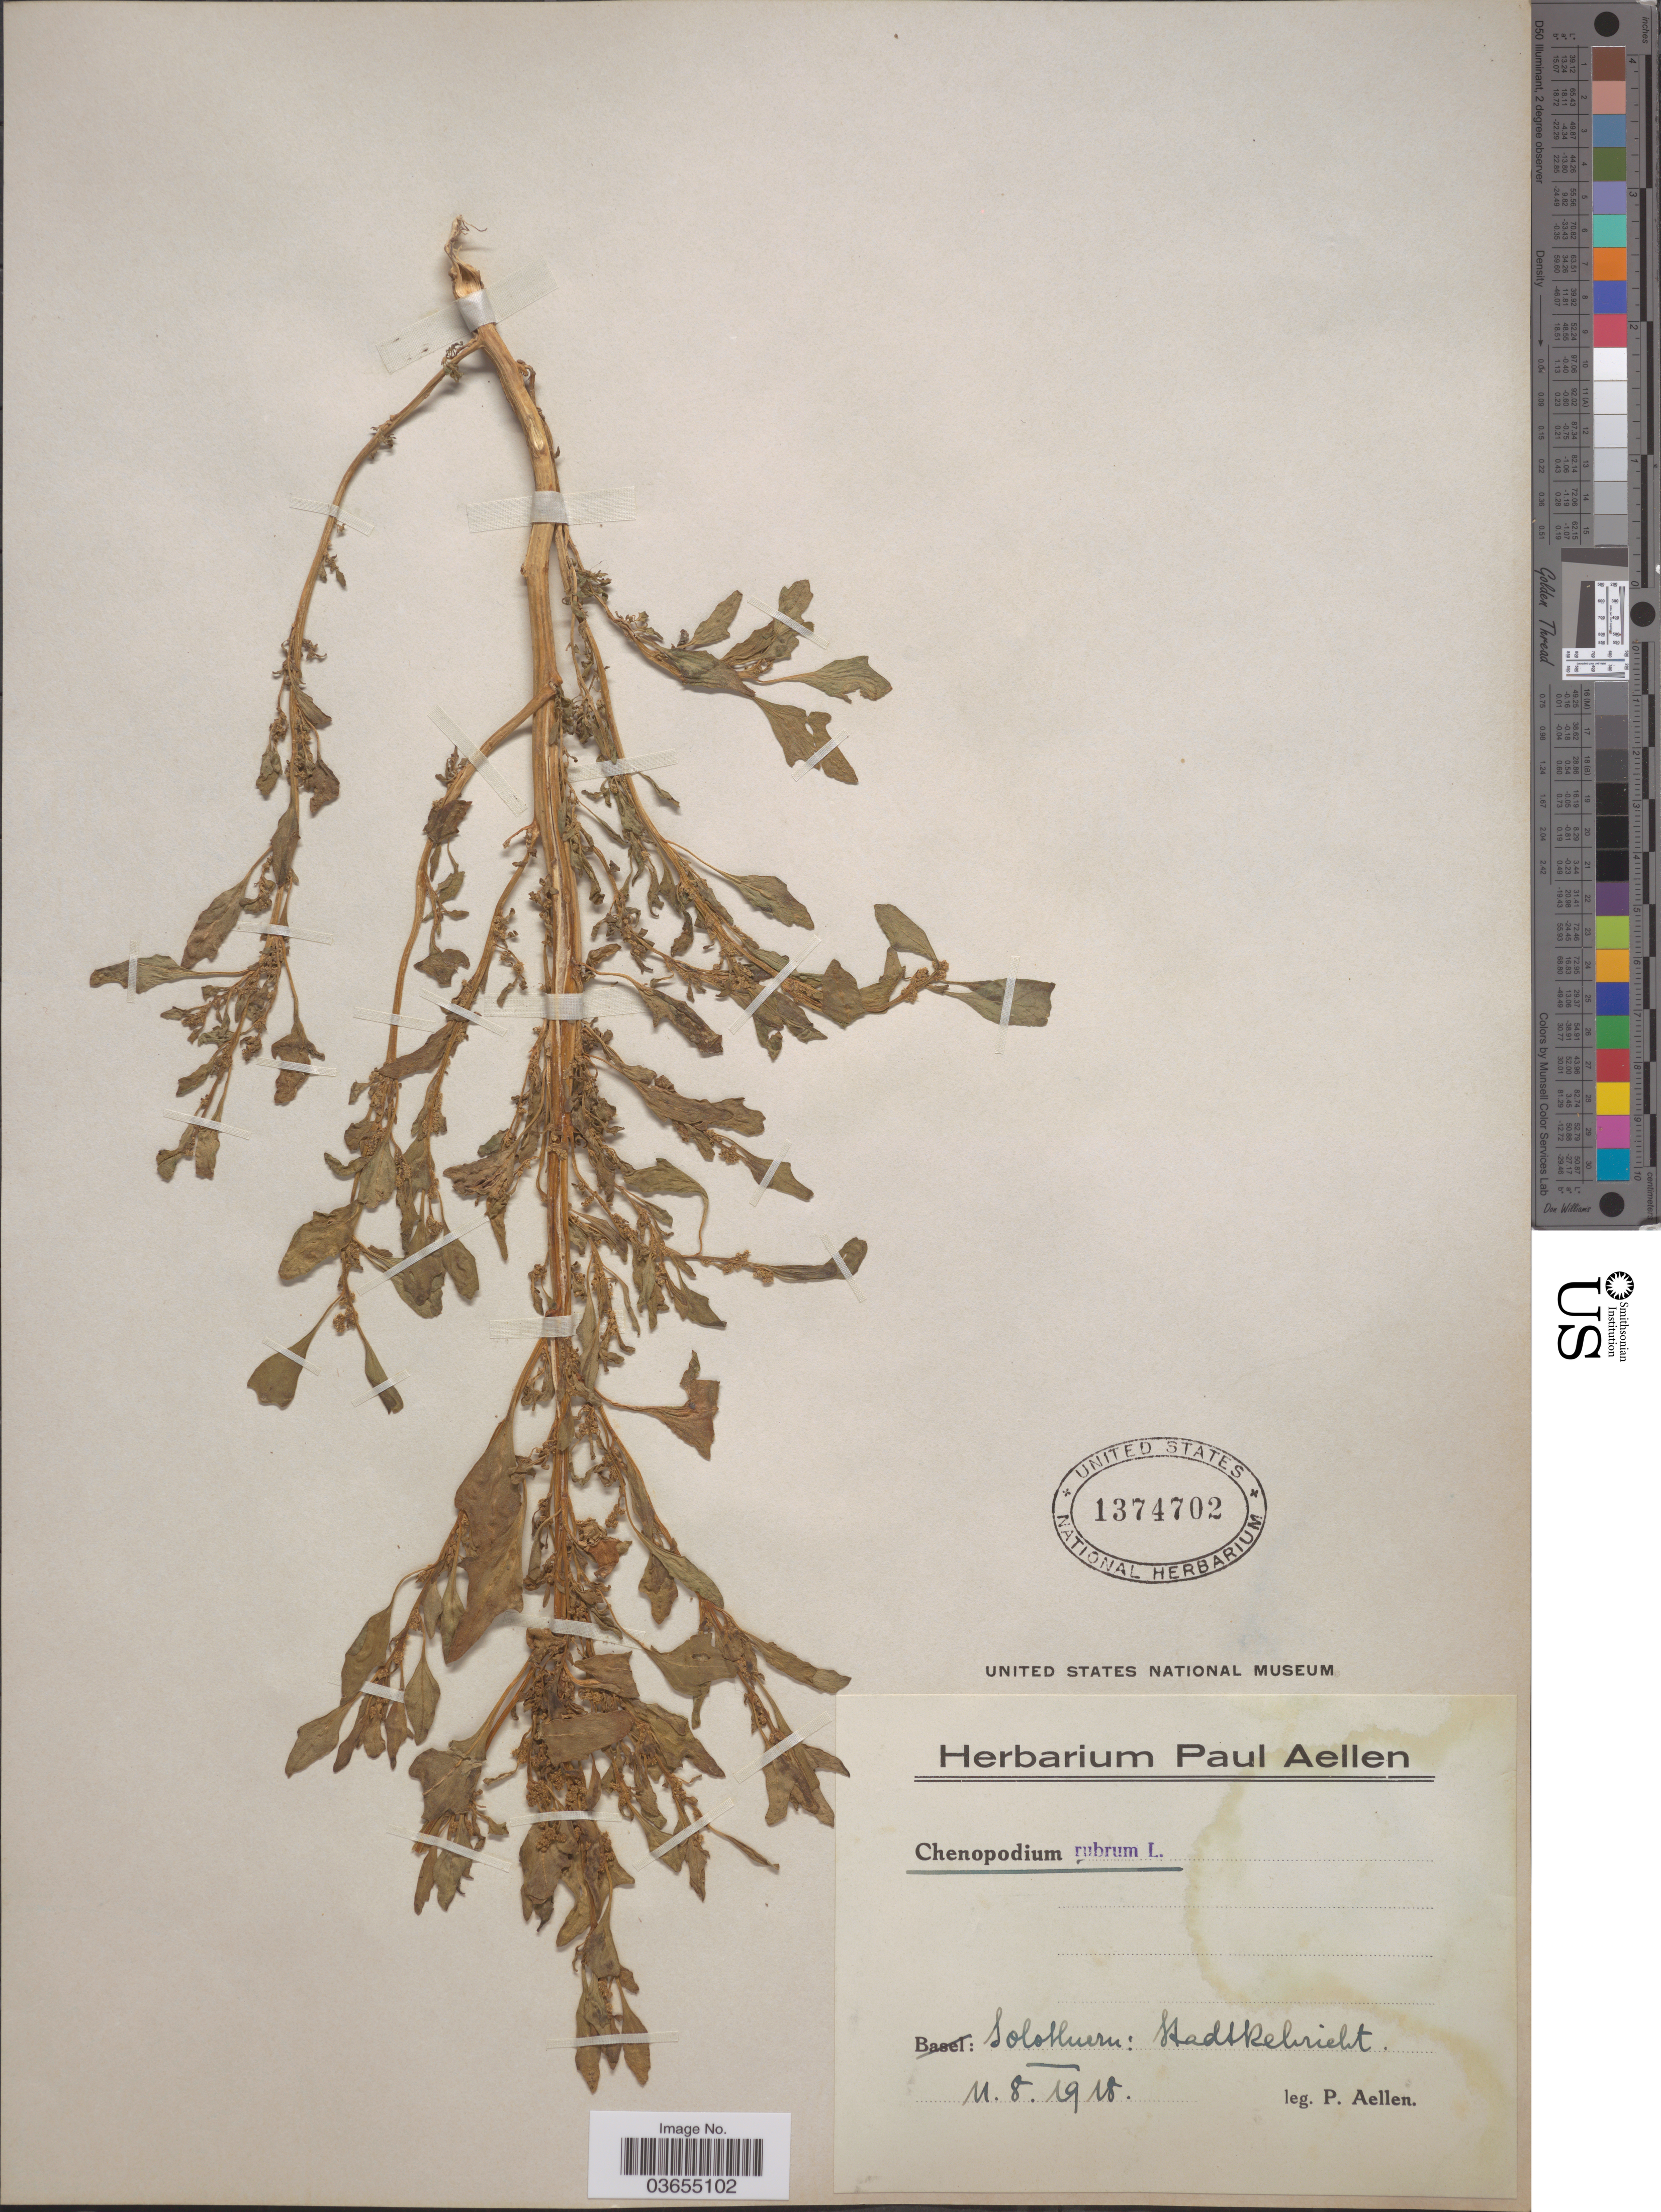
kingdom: Plantae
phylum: Tracheophyta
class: Magnoliopsida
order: Caryophyllales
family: Amaranthaceae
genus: Chenopodium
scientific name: Chenopodium rubrum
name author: L.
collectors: P. Aellen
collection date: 1918-08-11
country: Switzerland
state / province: Solothurn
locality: Stadt Kehricht.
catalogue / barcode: US 1374702